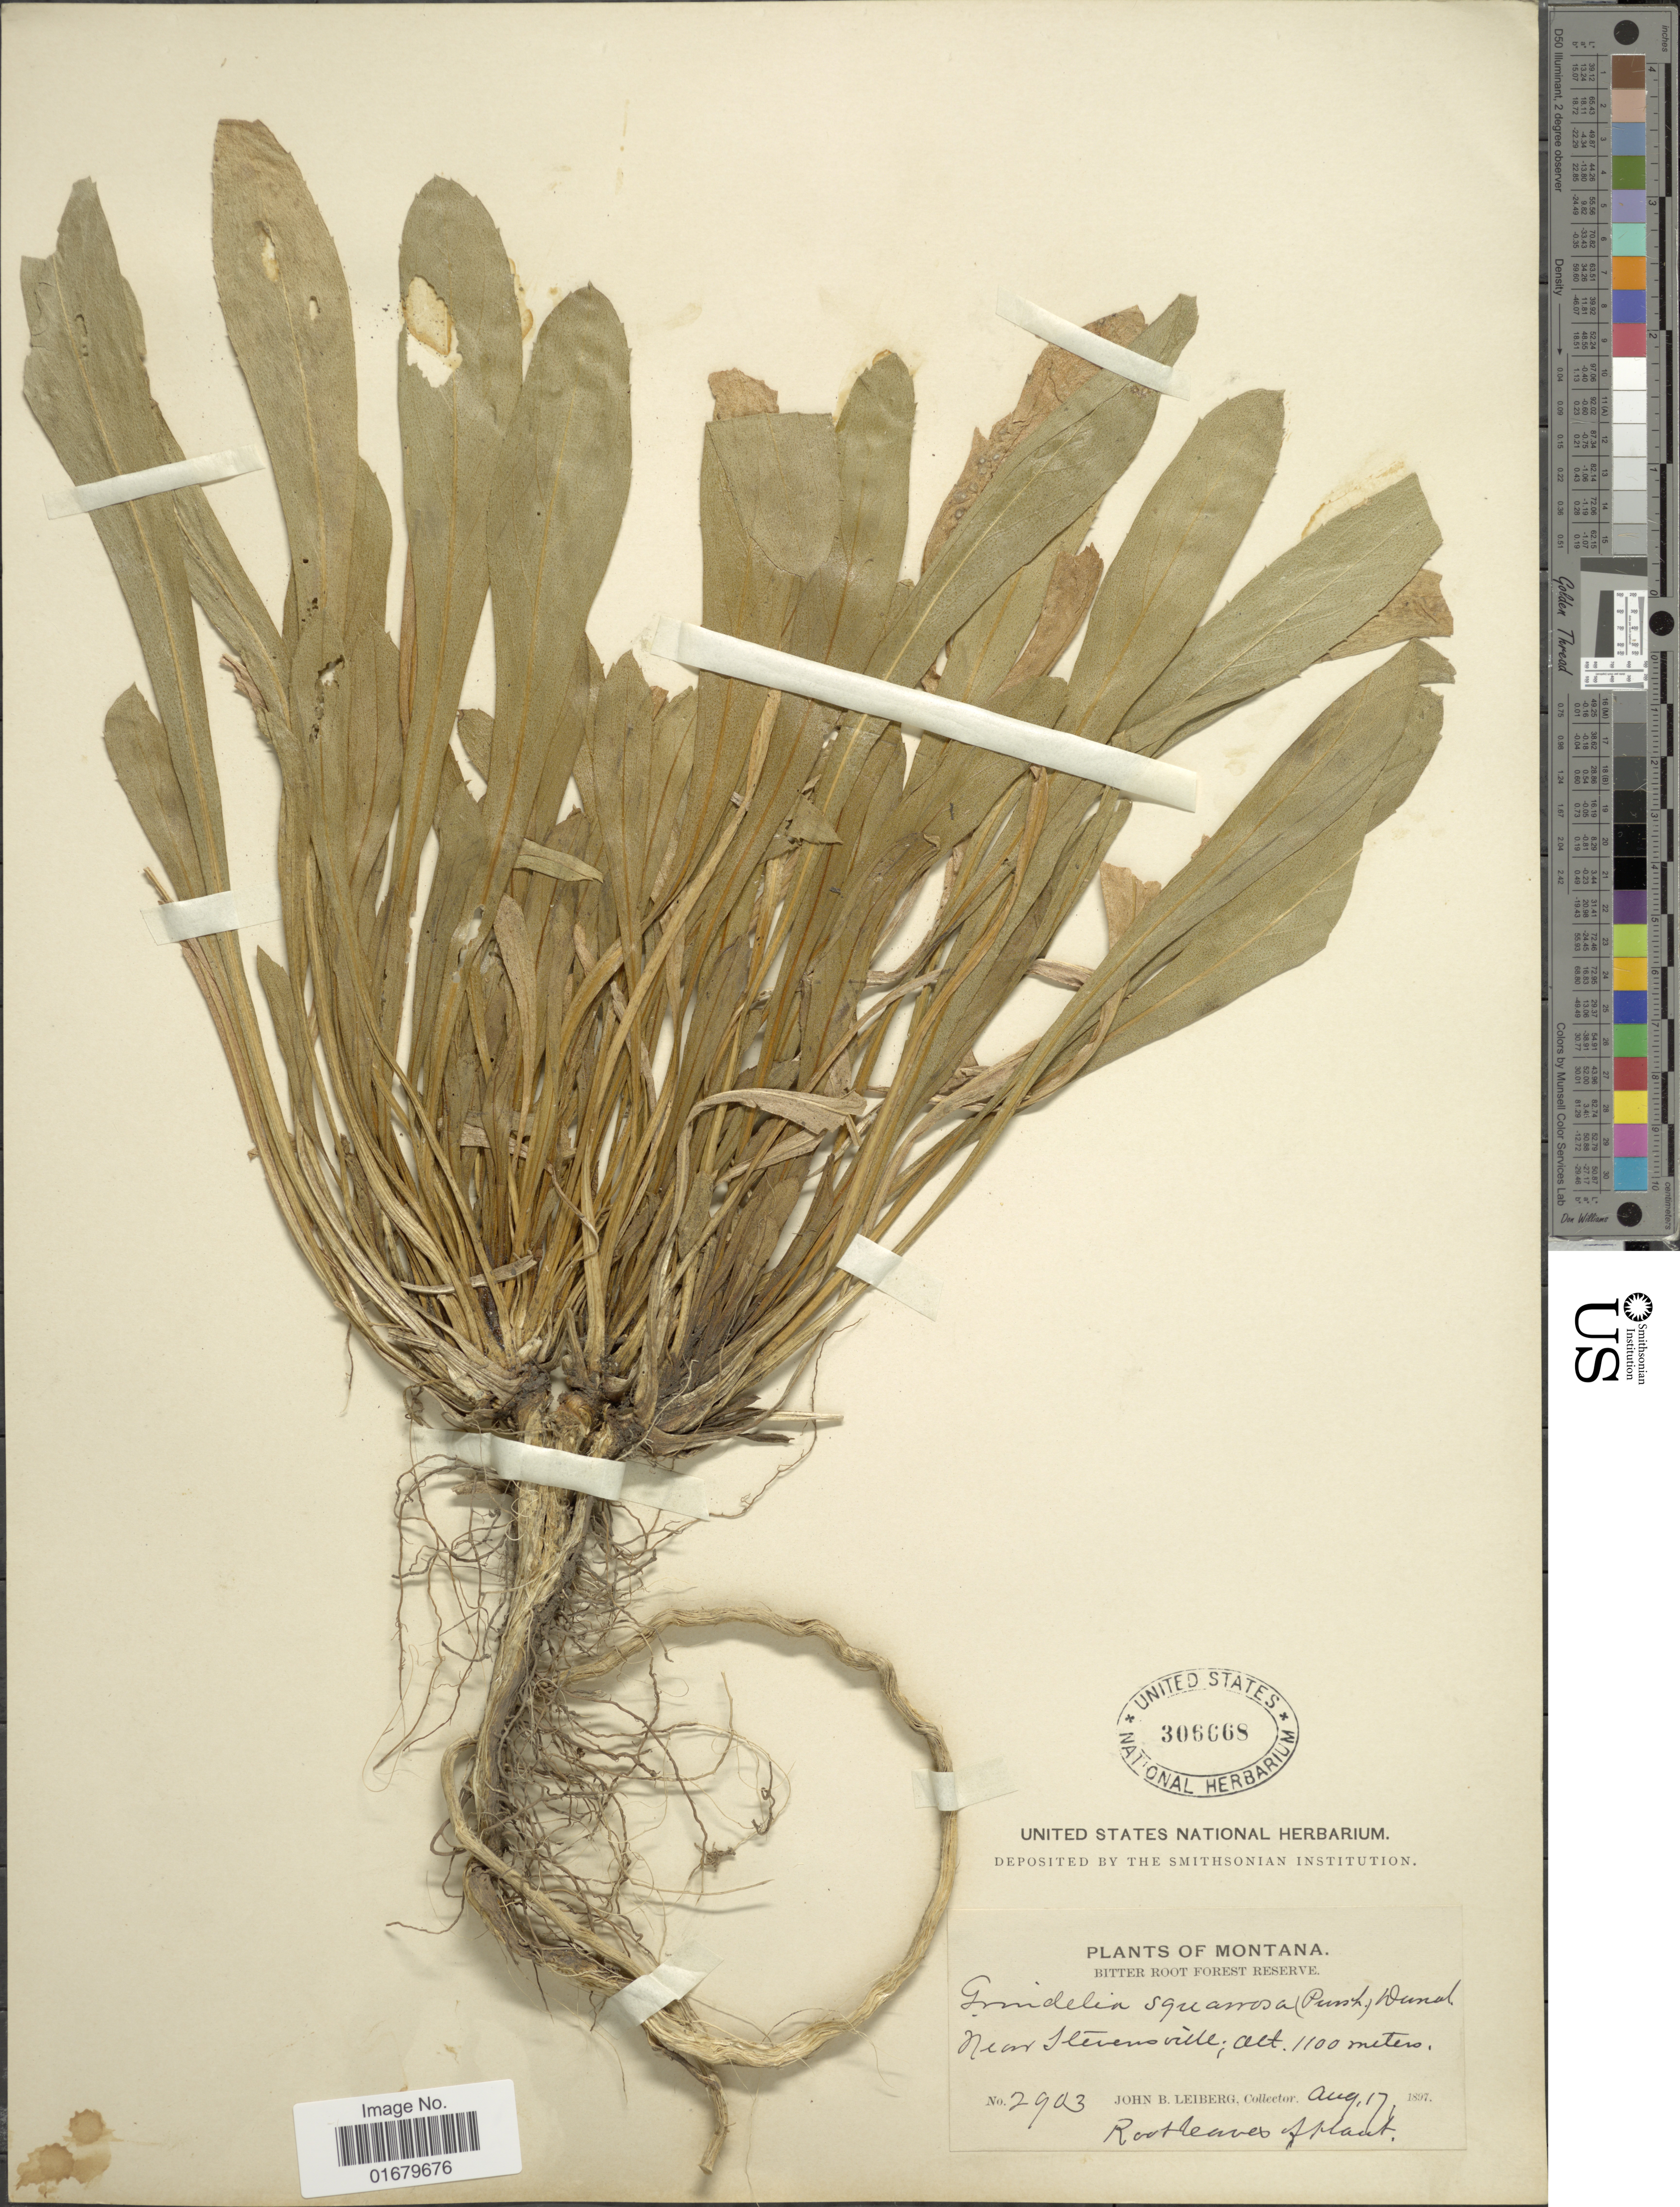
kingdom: Plantae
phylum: Tracheophyta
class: Magnoliopsida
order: Asterales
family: Asteraceae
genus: Grindelia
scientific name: Grindelia brownii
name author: A. Heller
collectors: J. B. Leiberg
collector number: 2903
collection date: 1897-08-17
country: United States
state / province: Montana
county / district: Ravalli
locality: Bitter Root Forest Reserve, near Stevensville.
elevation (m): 1100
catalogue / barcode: US 306668